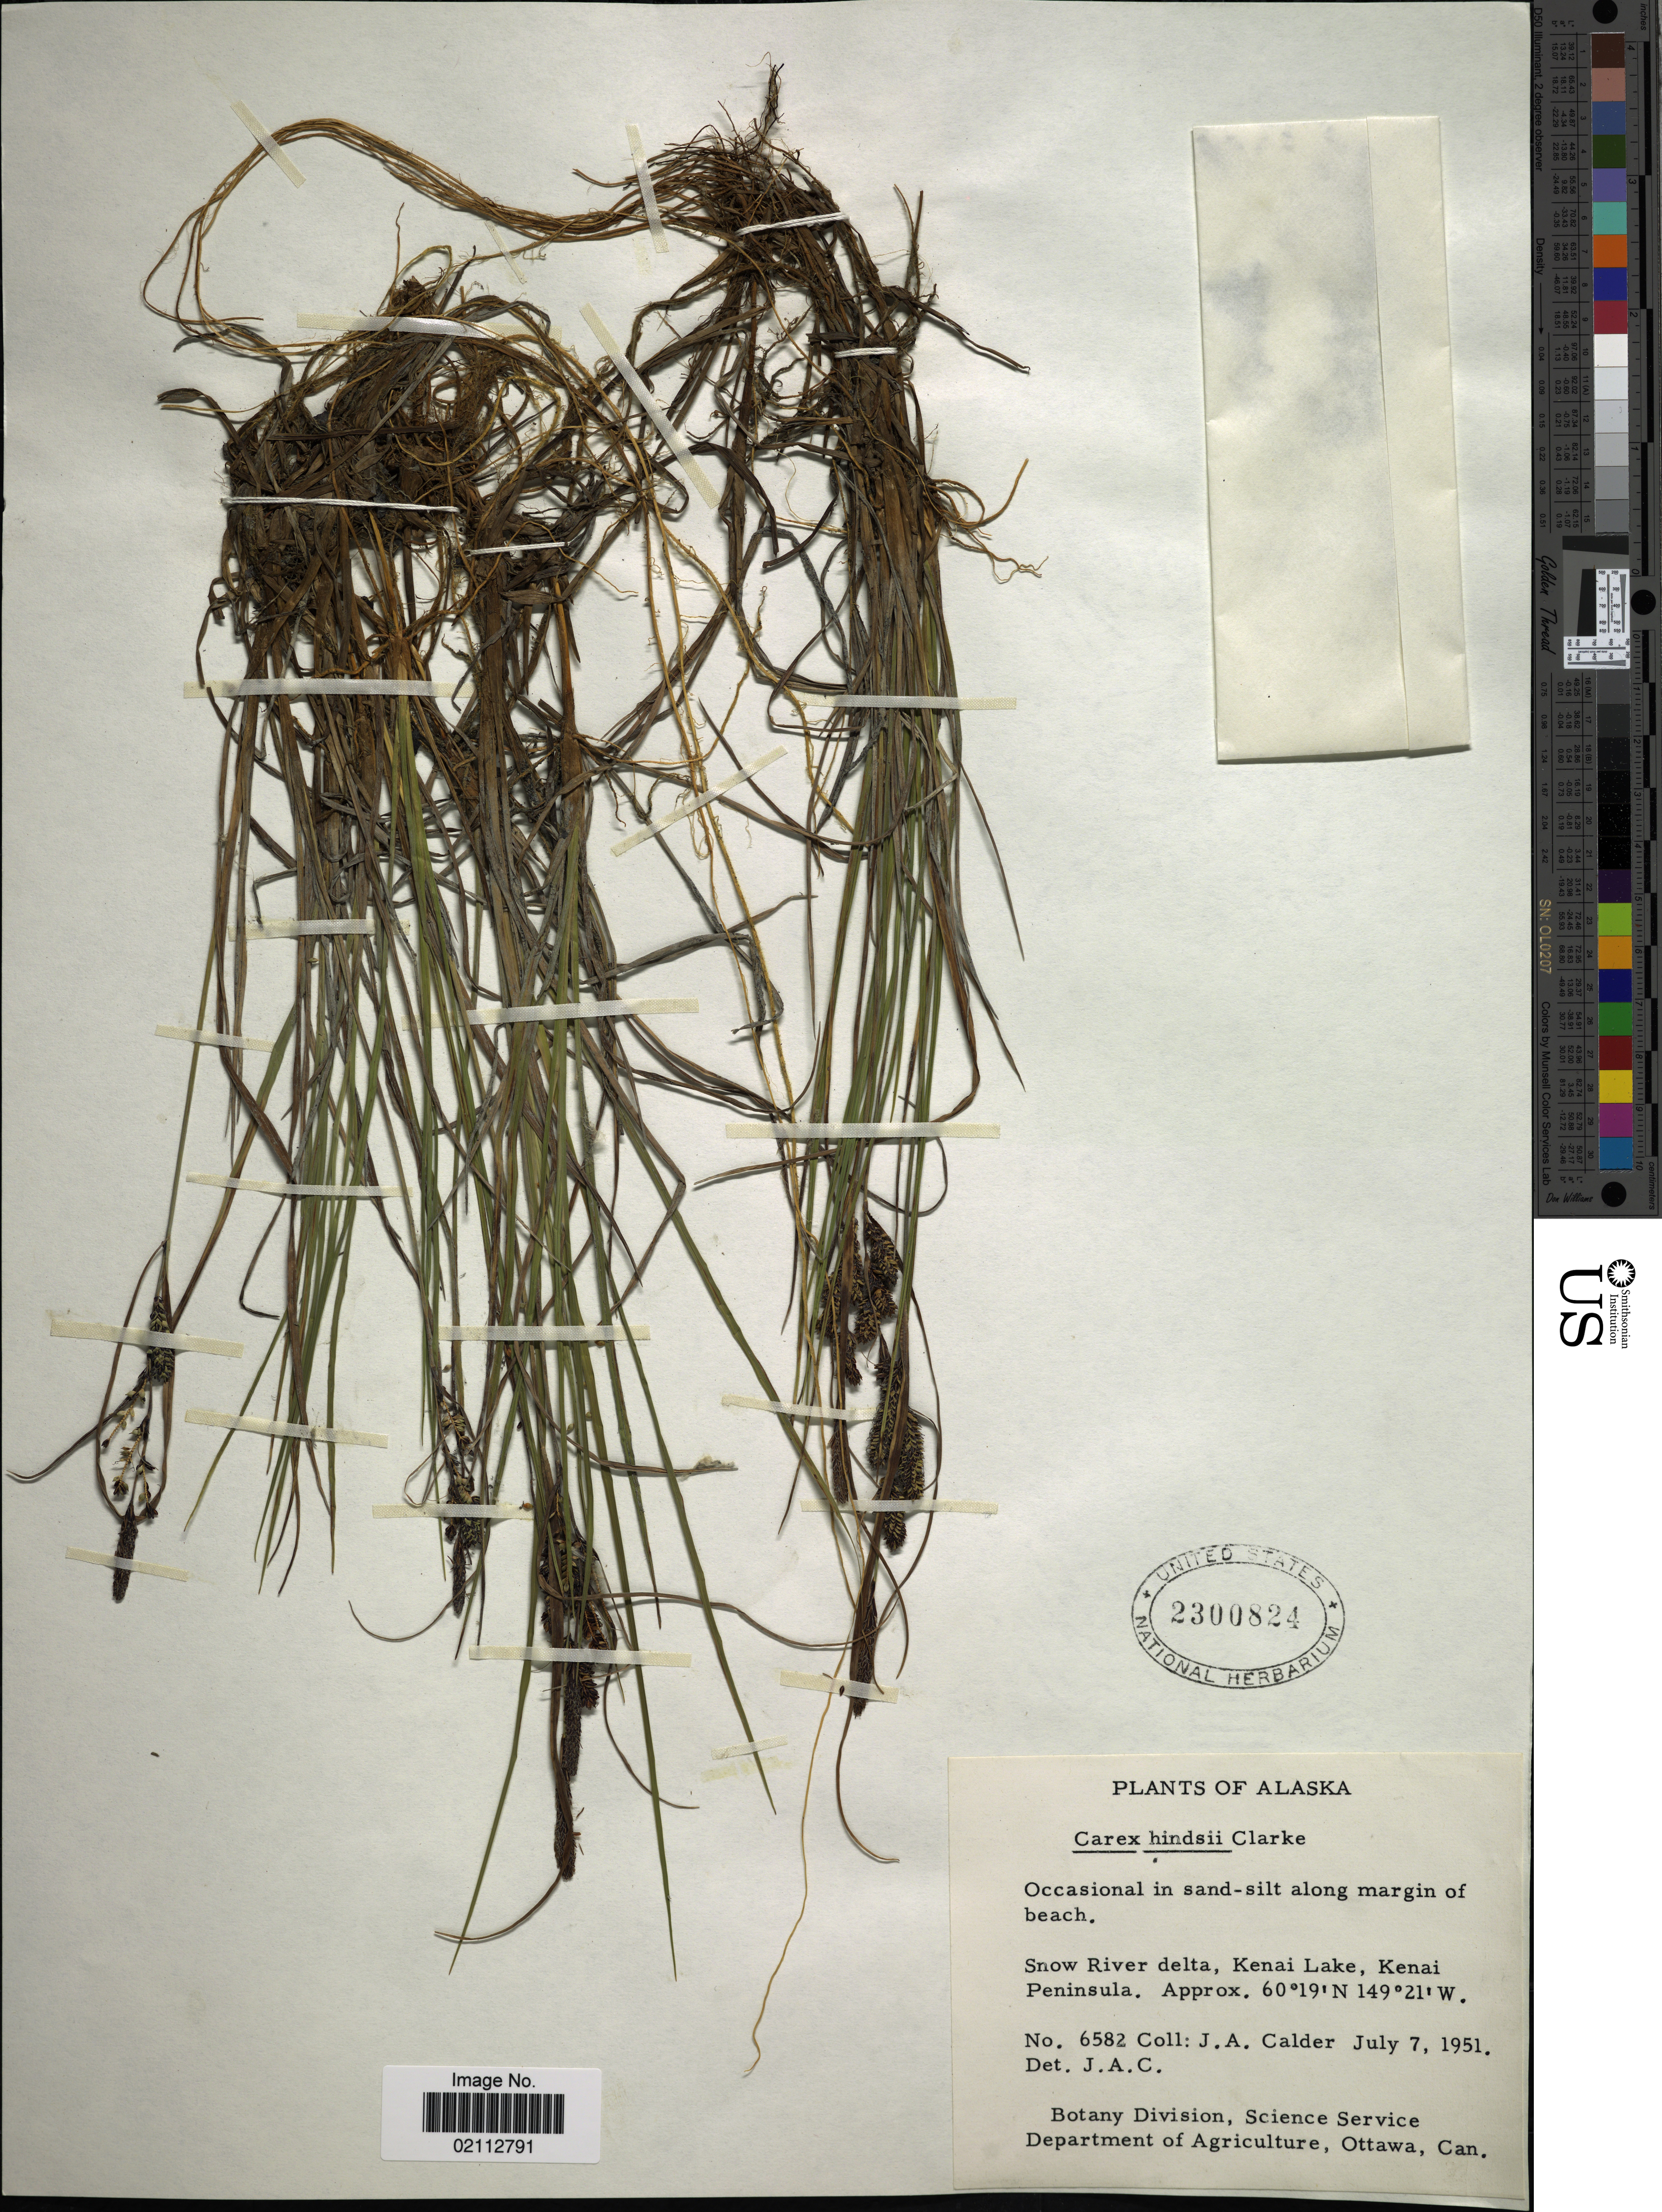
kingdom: Plantae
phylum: Tracheophyta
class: Liliopsida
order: Poales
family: Cyperaceae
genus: Carex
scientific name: Carex kelloggii var. limnophila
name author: (Holm) B.L. Wilson & R.E. Brainerd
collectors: J. A. Calder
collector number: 6582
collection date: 1951-07-07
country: United States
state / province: Alaska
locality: Snow River delta, Kenia Lake, Kenai Peninsula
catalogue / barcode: US 2300824